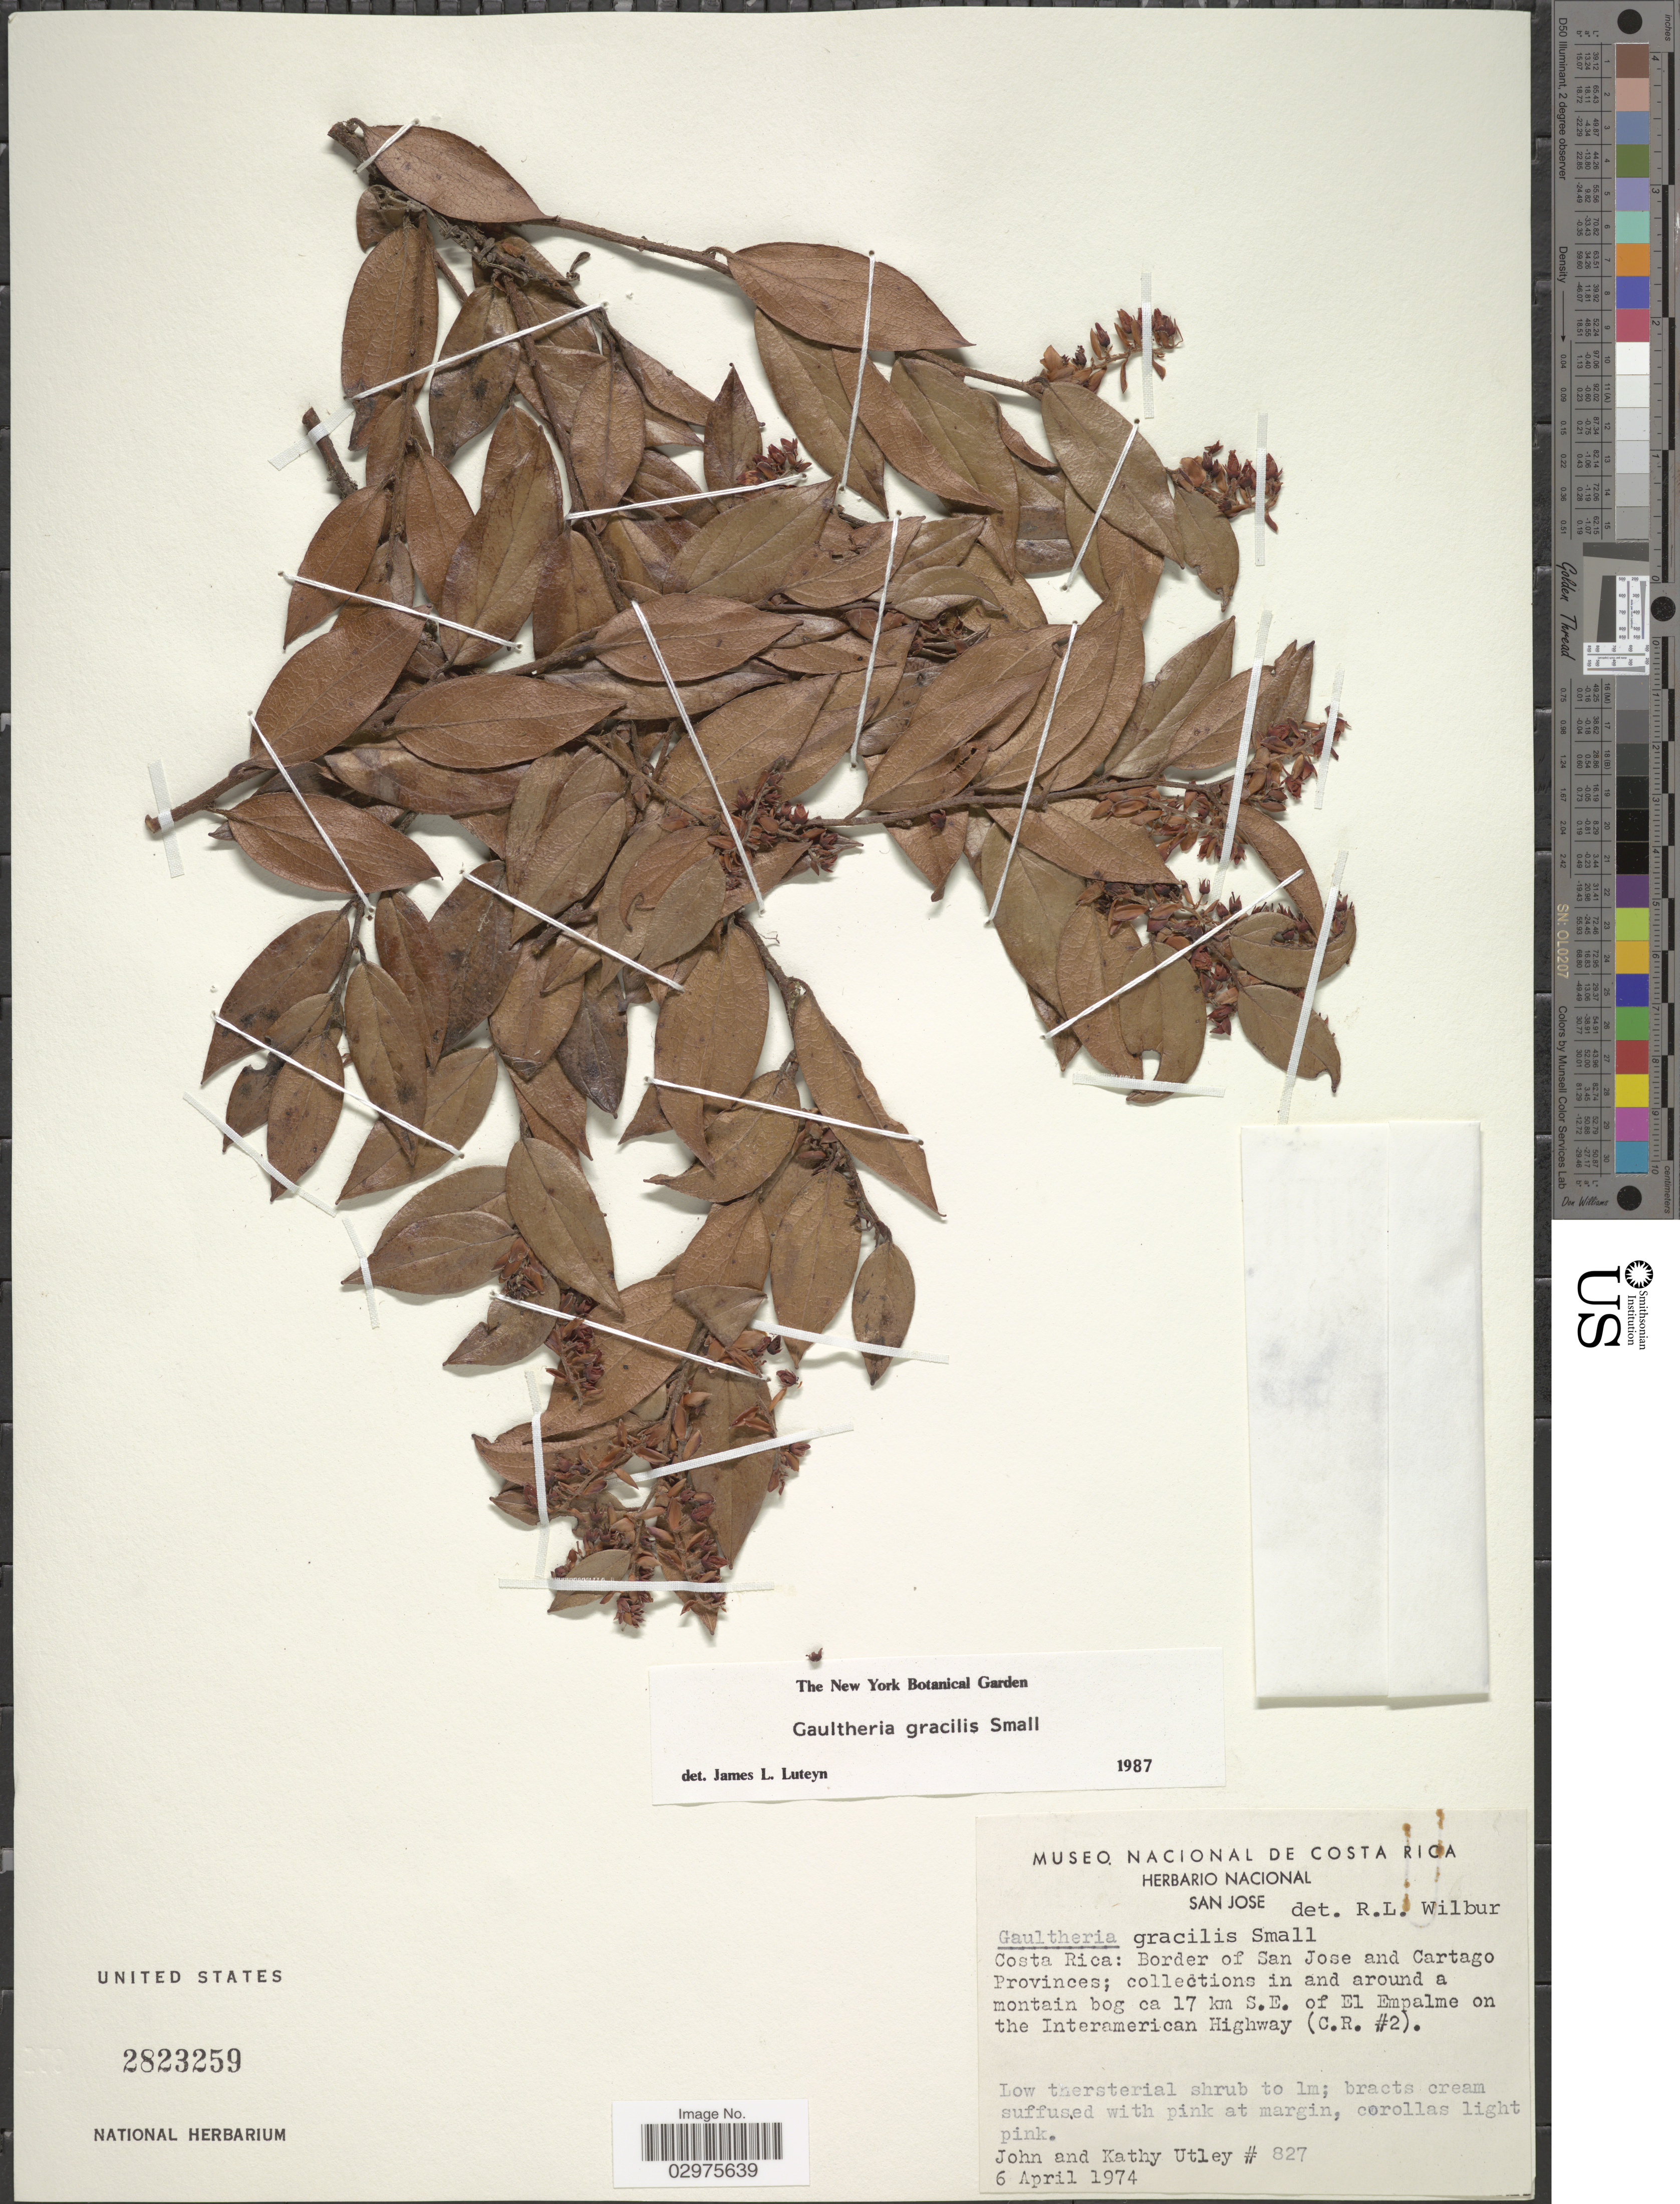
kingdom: Plantae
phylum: Tracheophyta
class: Magnoliopsida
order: Ericales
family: Ericaceae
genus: Gaultheria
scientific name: Gaultheria gracilis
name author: Small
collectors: J. F. Utley & K. Burt-Utley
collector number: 827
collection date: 1974-04-06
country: Costa Rica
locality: Border of San Jose and Cartago Provinces; in and around a muontain bog ca 17 km S.E. of El Empalme on the Interamerican Highway (C.R. #2).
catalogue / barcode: US 2823259